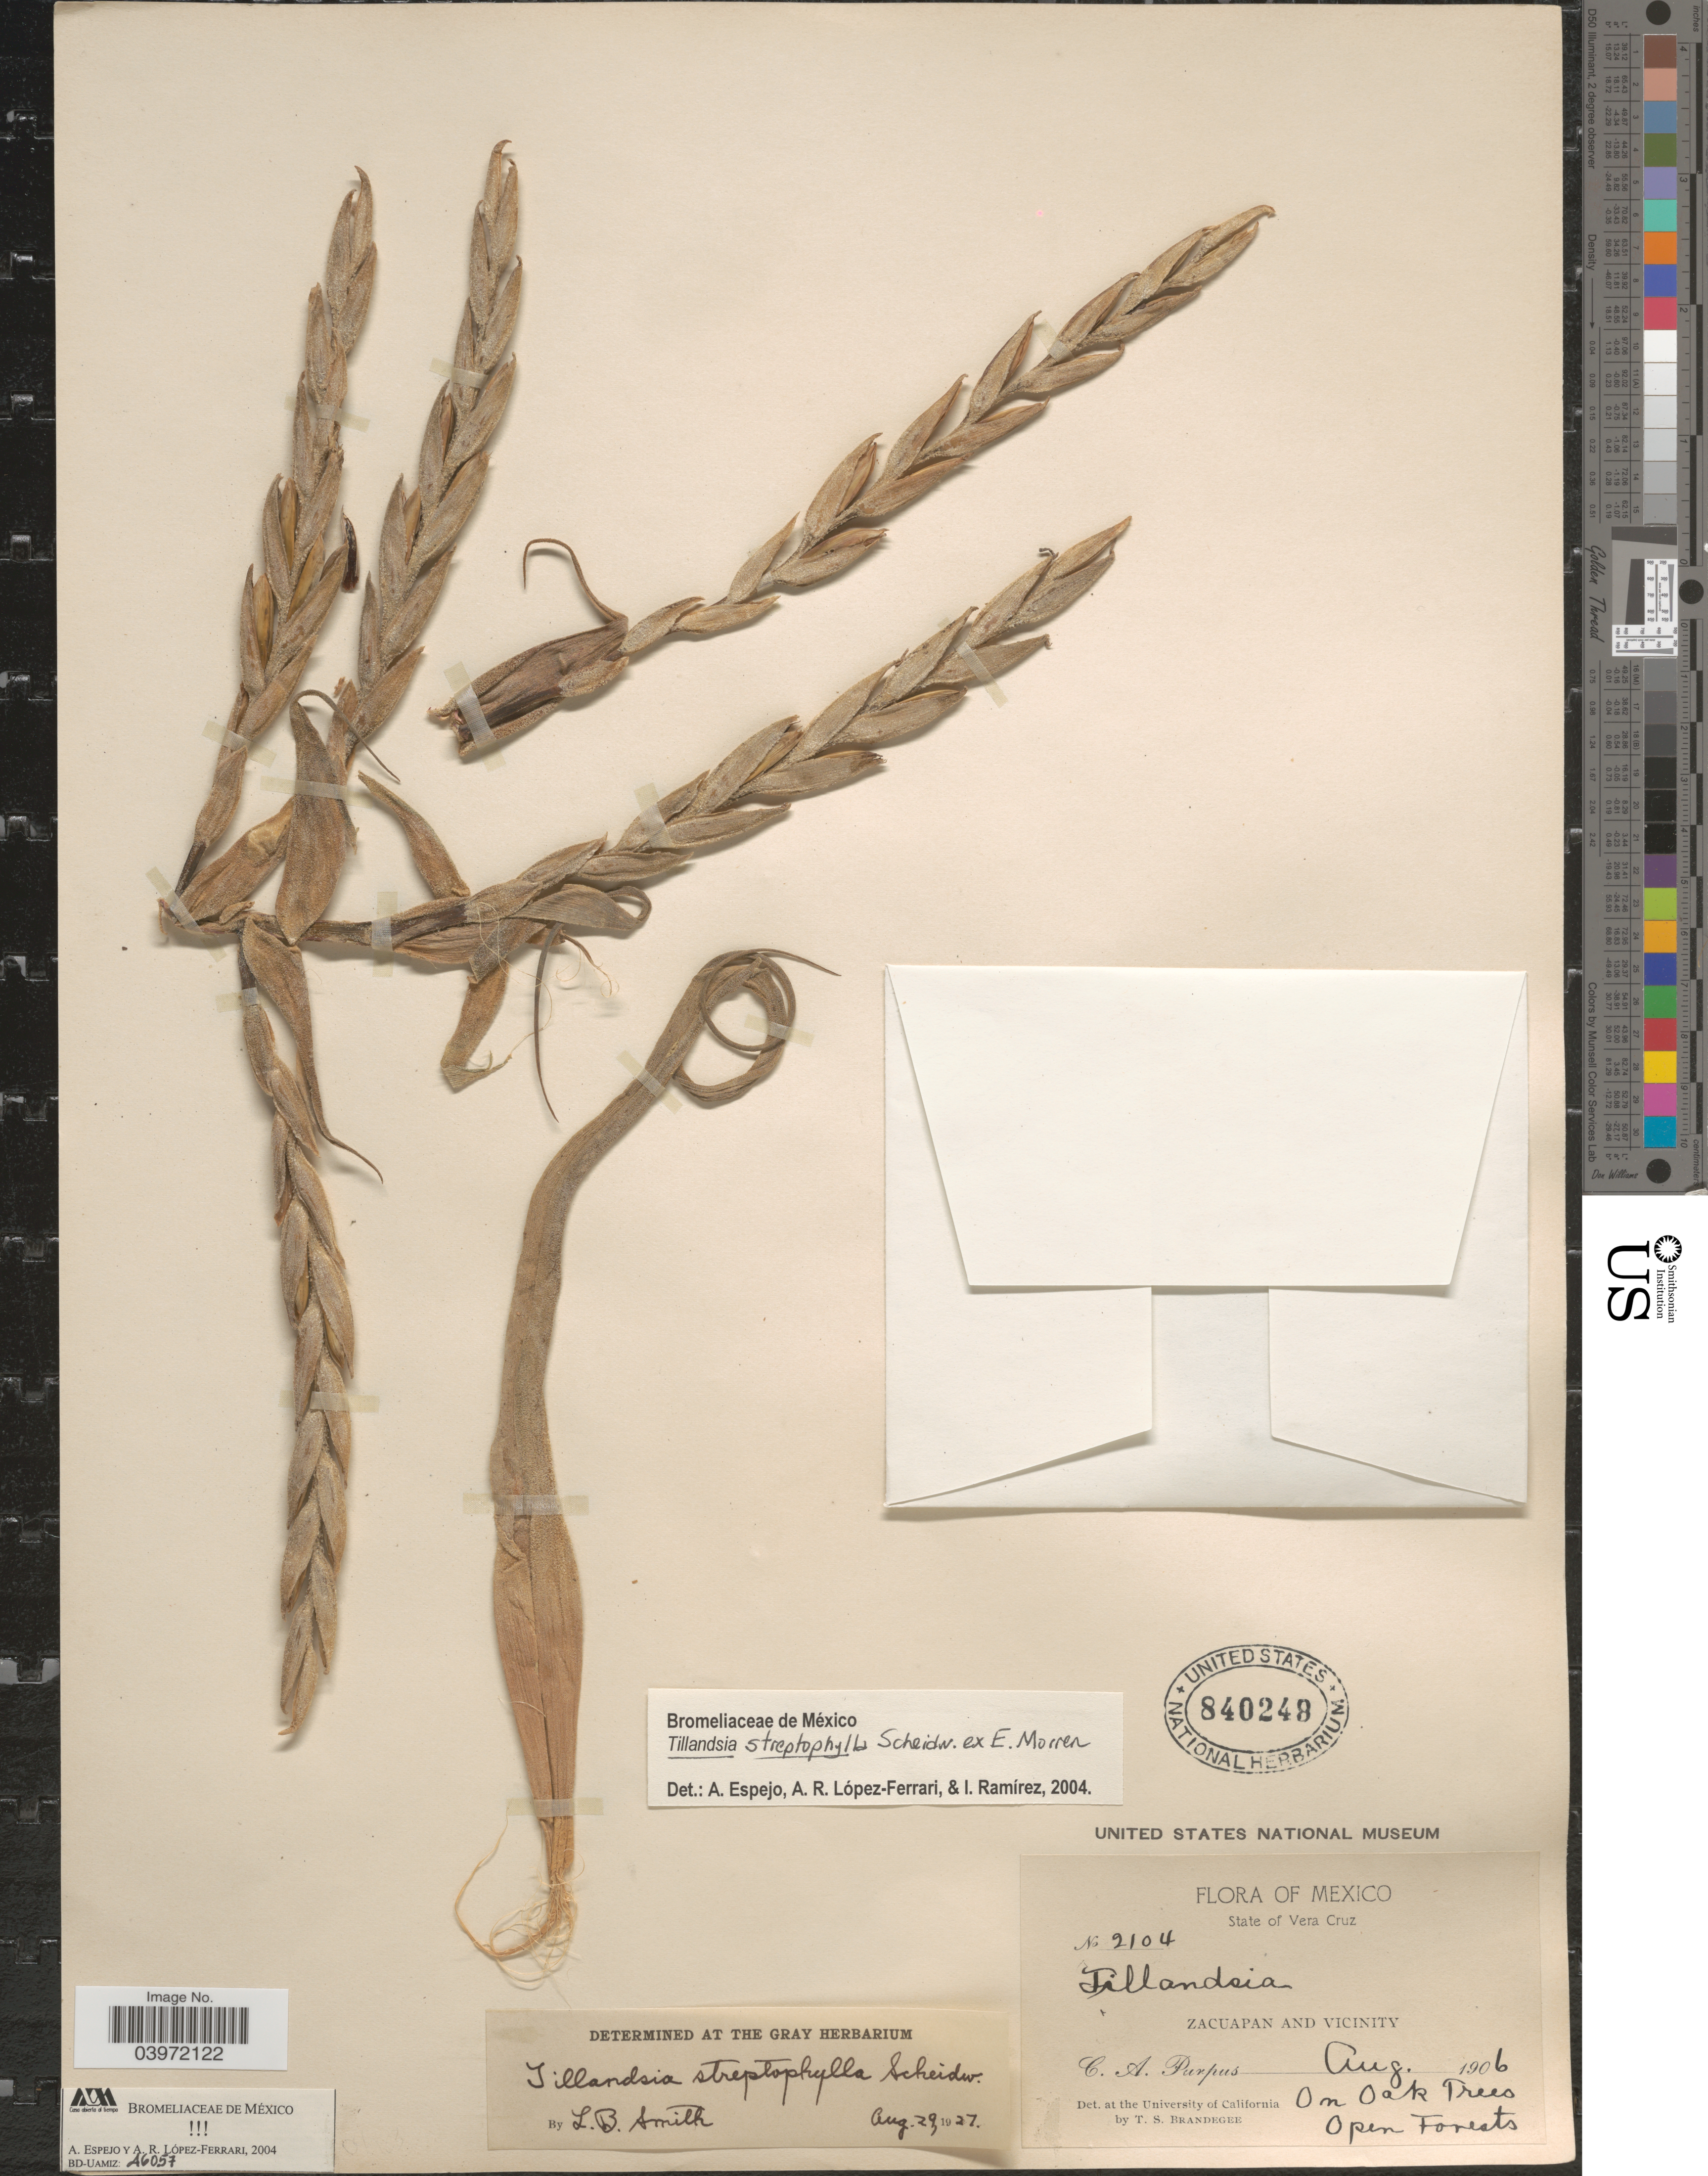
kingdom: Plantae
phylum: Tracheophyta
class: Liliopsida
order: Poales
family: Bromeliaceae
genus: Tillandsia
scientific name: Tillandsia streptophylla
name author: Scheidw. ex C. Morren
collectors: C. A. Purpus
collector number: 2104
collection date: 1906-08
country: Mexico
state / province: Veracruz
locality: State of Vera Cruz. Zacuapan and vicinity. On Oak Trees Open Forests.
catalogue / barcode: US 840248